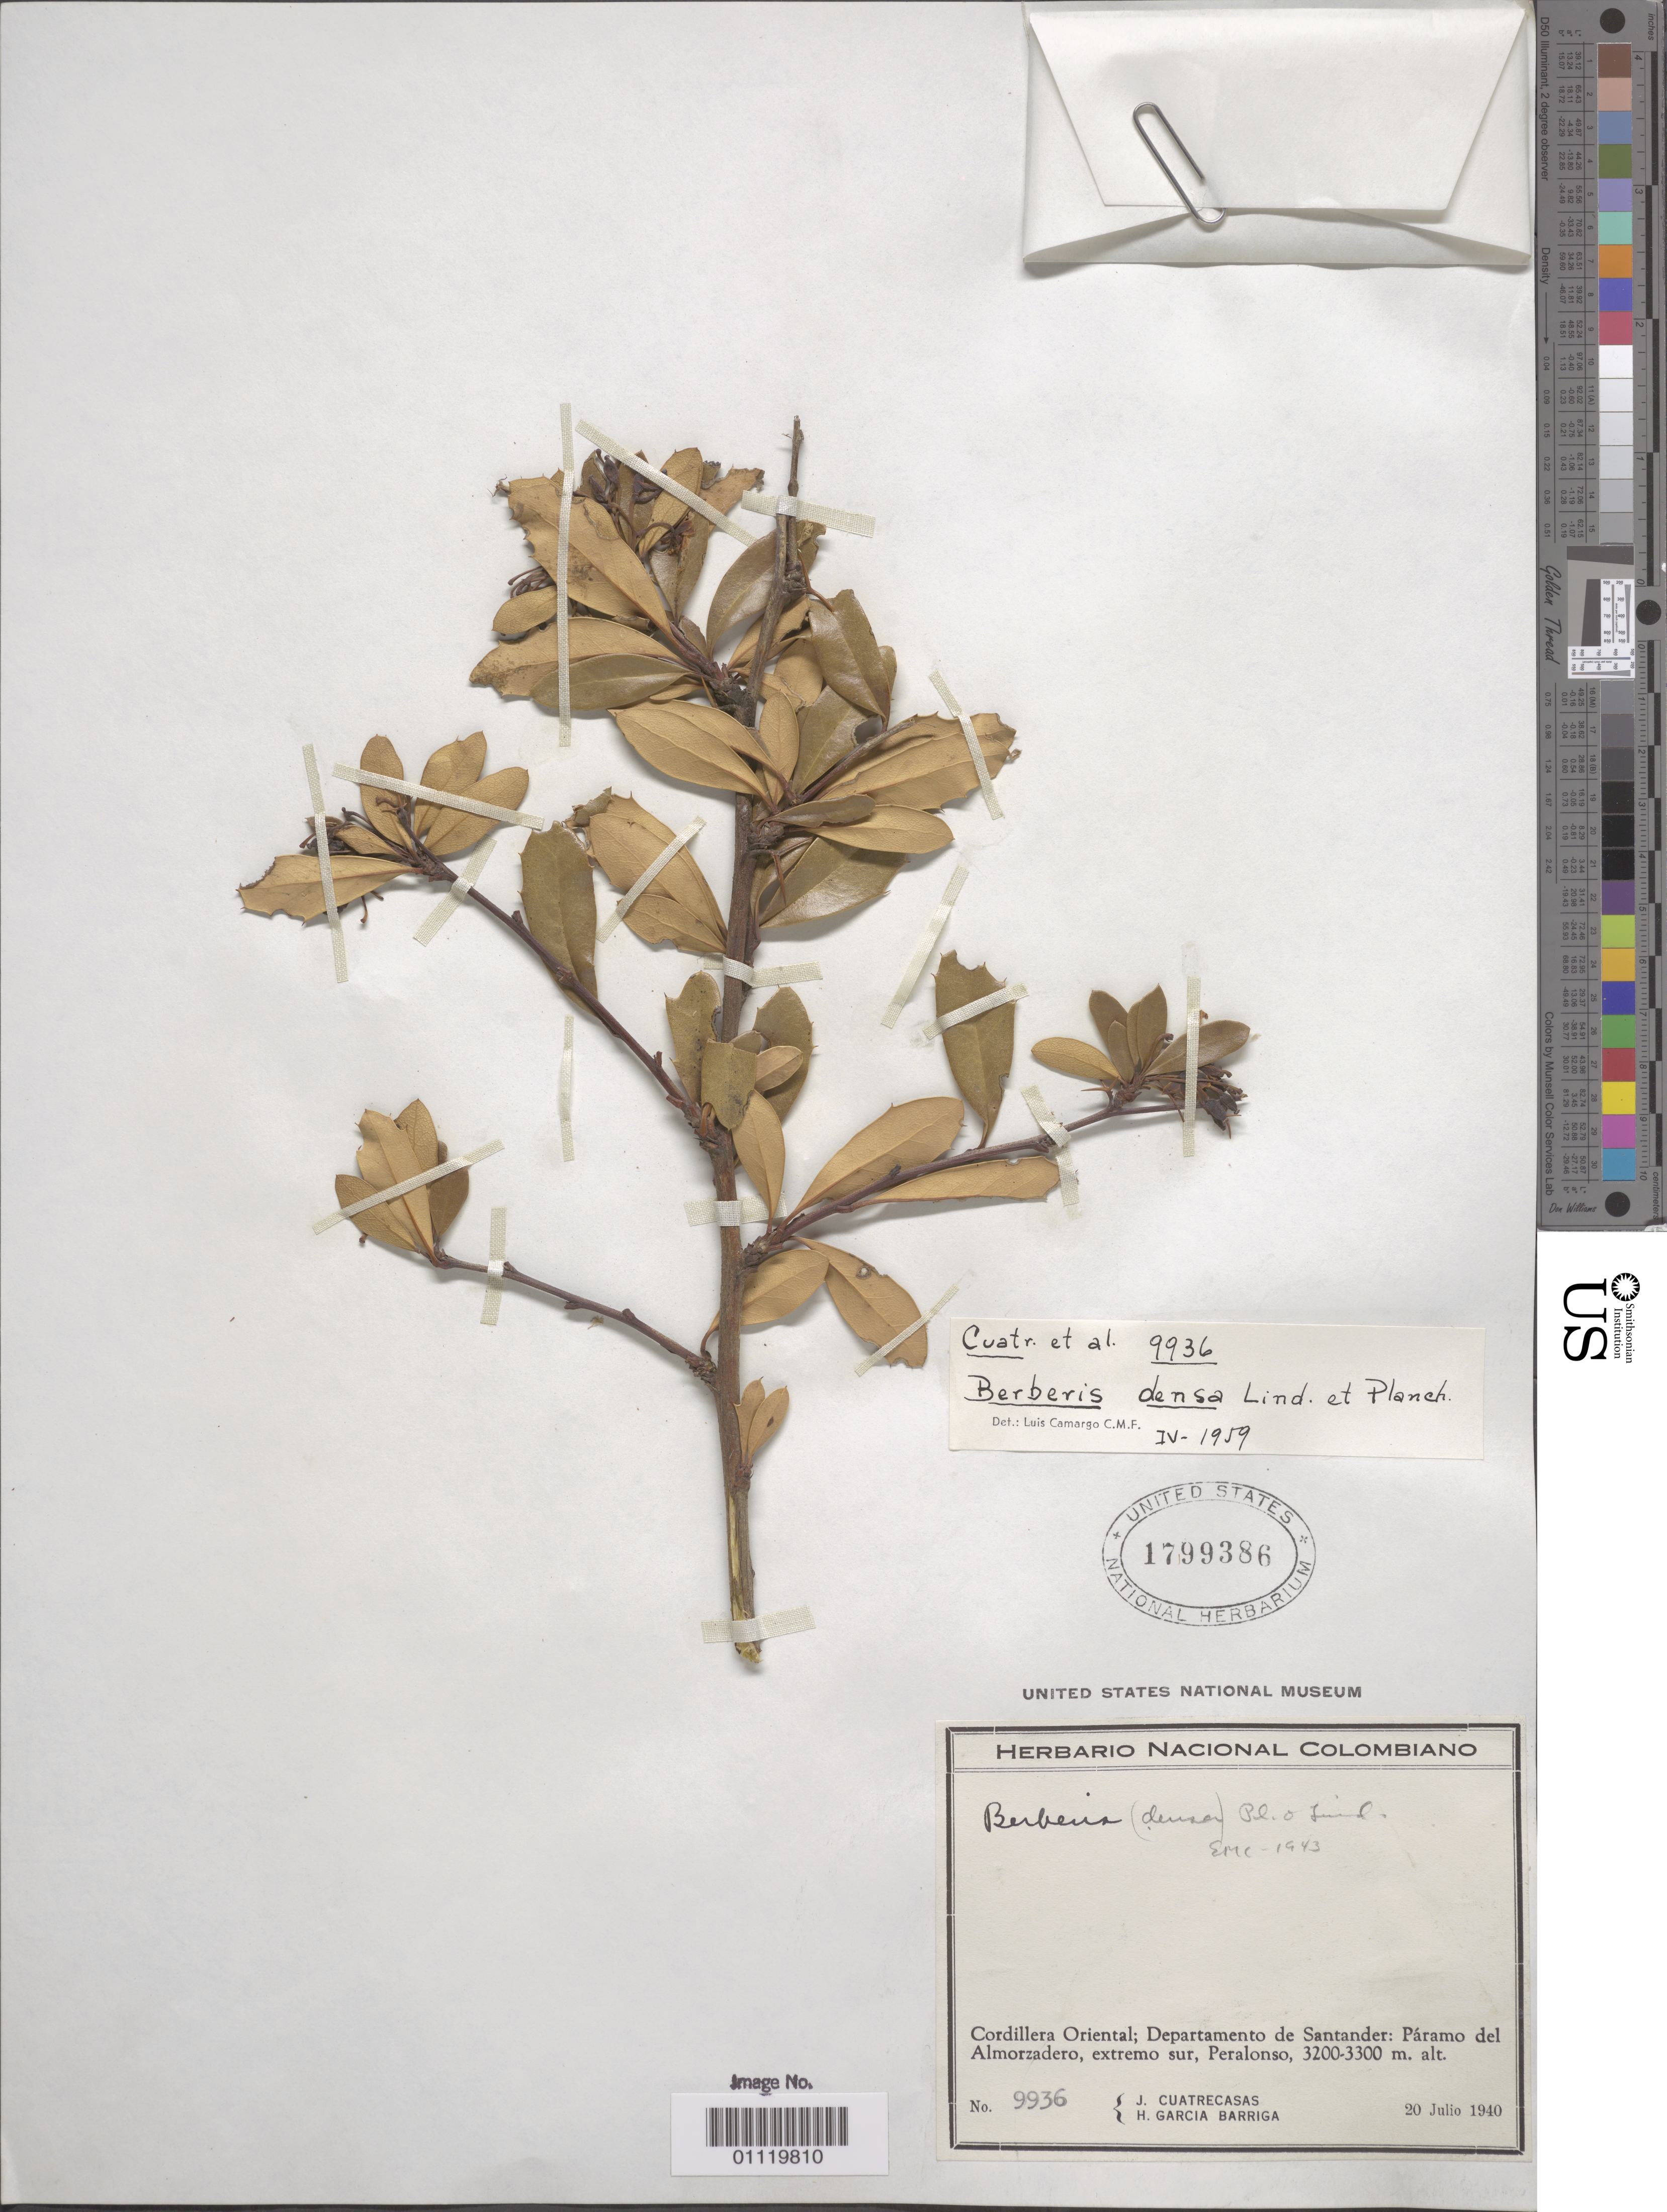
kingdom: Plantae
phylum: Tracheophyta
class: Magnoliopsida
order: Ranunculales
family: Berberidaceae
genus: Berberis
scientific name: Berberis densa Linden & Planch.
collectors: J. Cuatrecasas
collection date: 1940-07-20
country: Colombia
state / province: Santander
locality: Cordillera Oriental, Almorzadero Paramo, extreme south, Peralonso.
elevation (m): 3200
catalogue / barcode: US 1799386